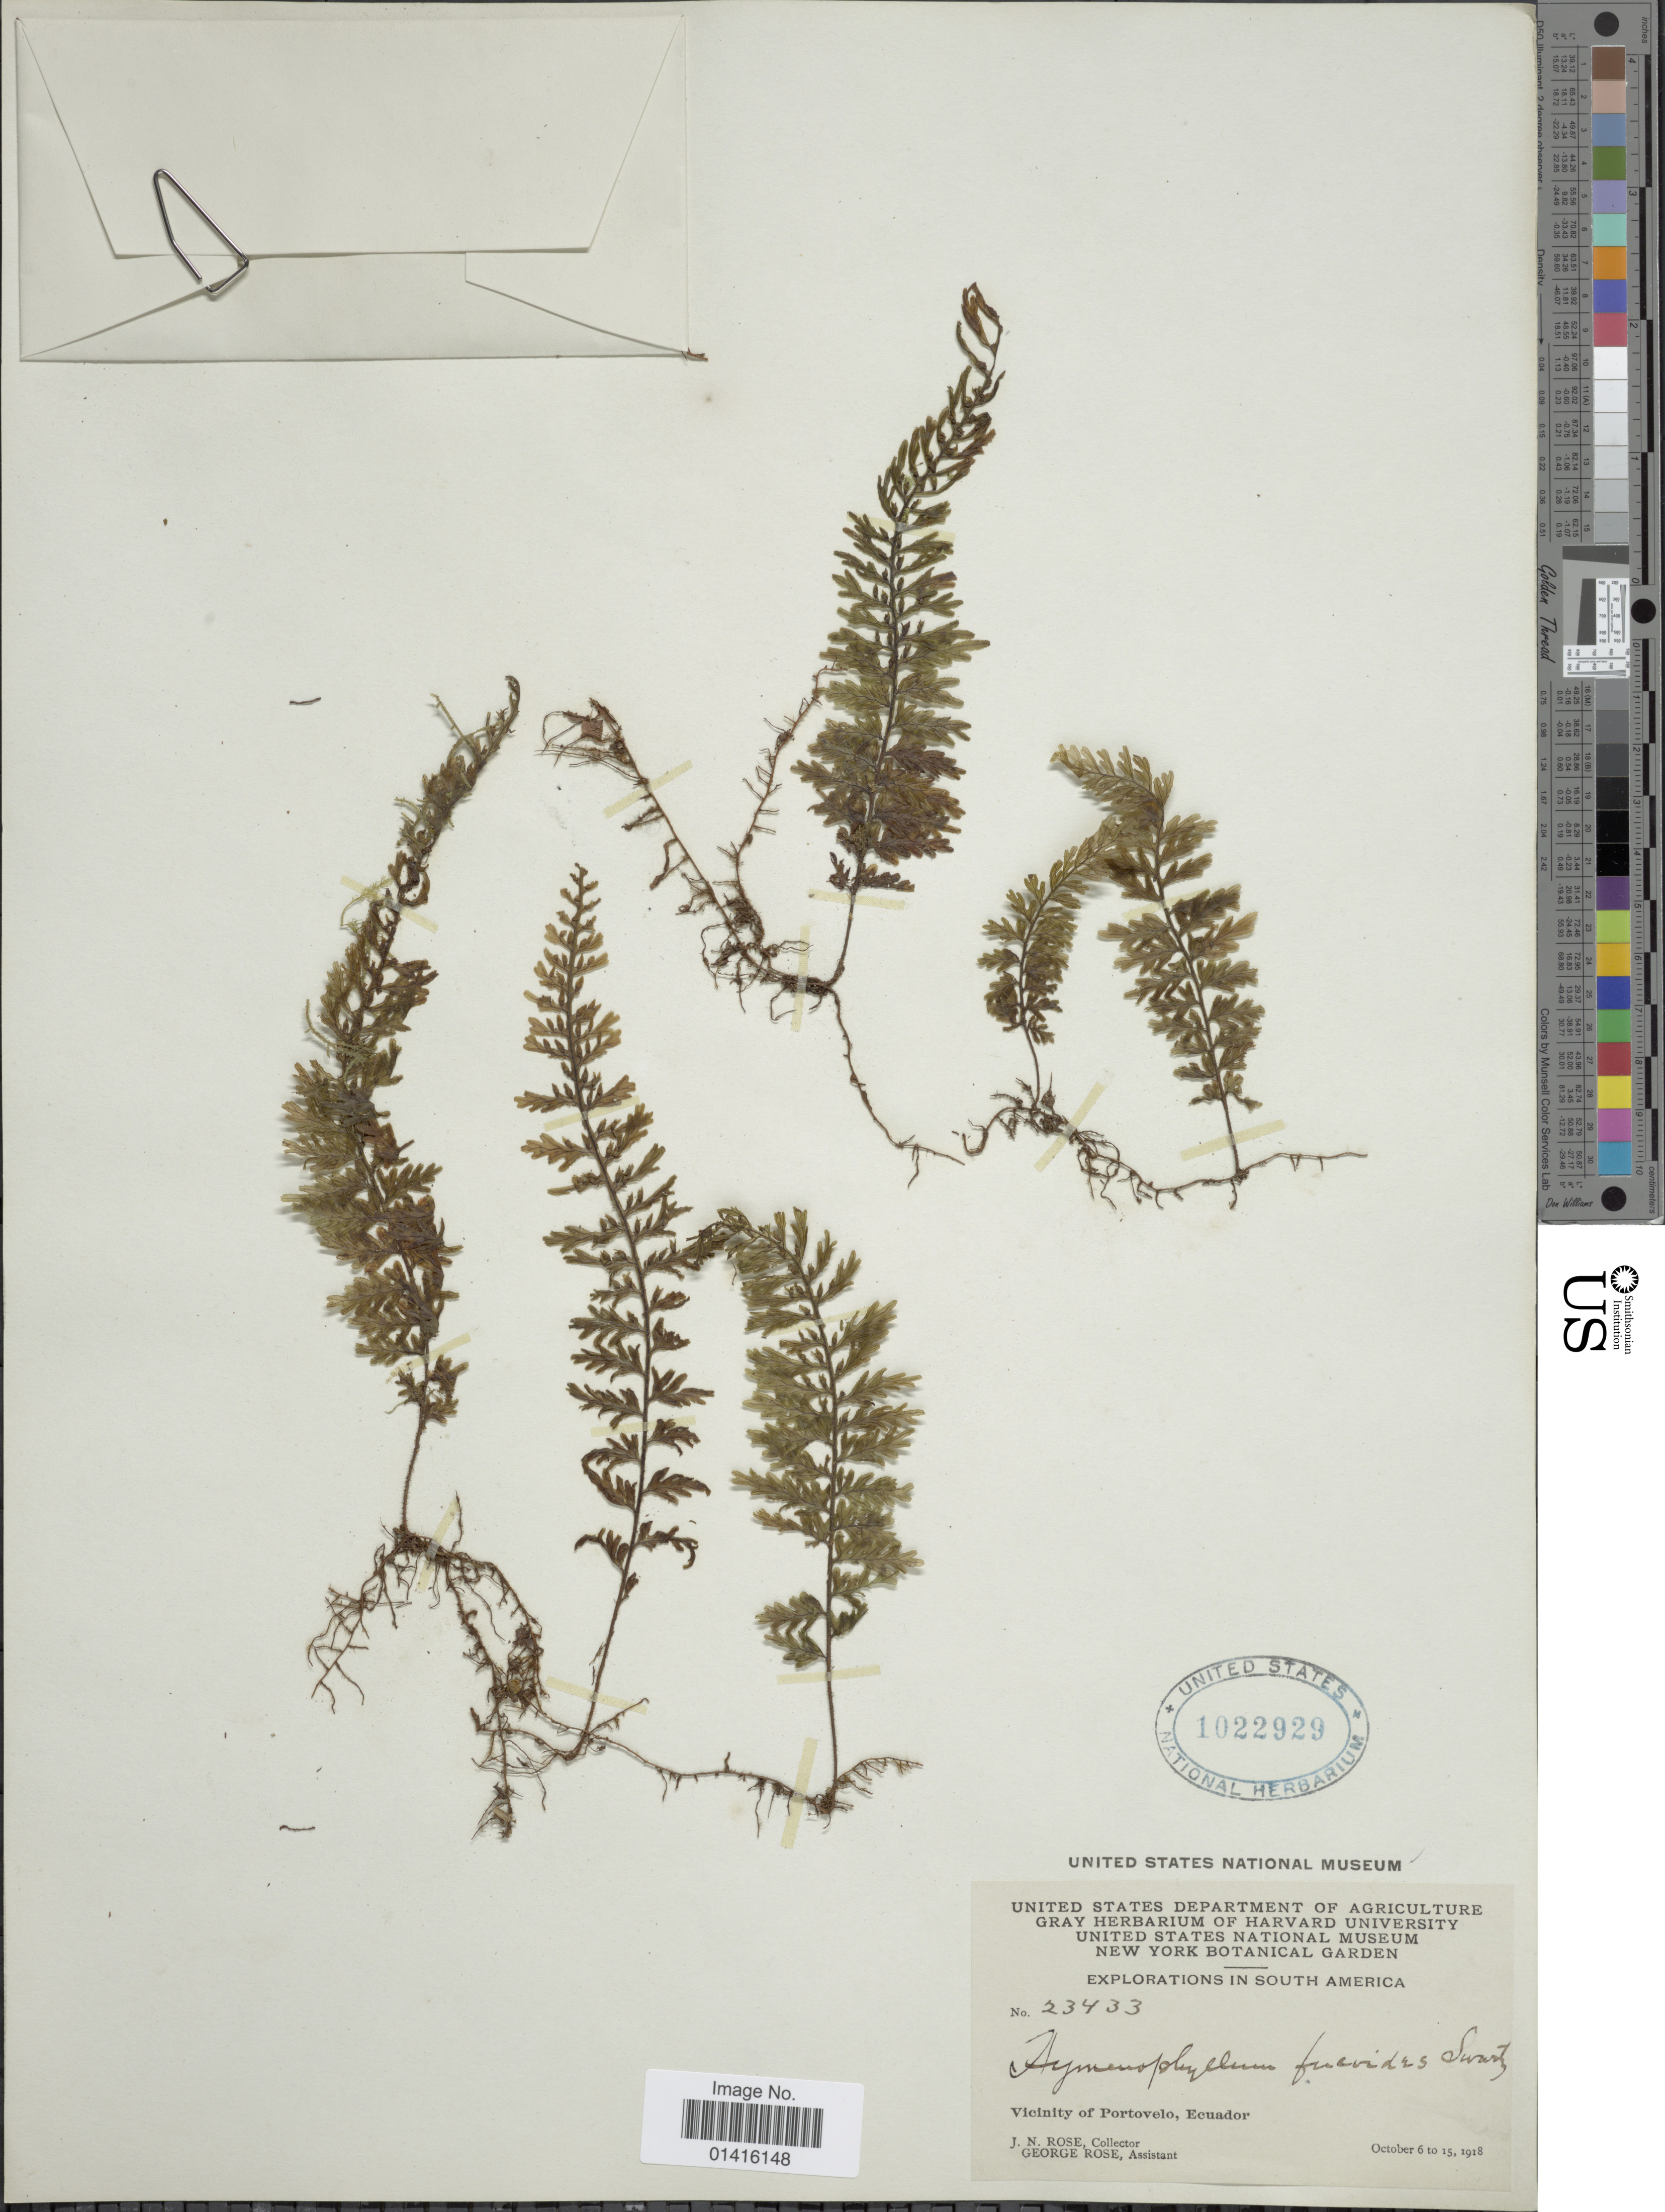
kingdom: Plantae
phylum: Tracheophyta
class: Polypodiopsida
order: Hymenophyllales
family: Hymenophyllaceae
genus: Hymenophyllum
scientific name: Hymenophyllum fucoides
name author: (Sw.) Sw.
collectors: J. N. Rose & G. Rose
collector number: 23433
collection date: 1918-10-06/1918-10-15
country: Ecuador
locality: Vicinity of Portovelo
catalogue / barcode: US 1022929